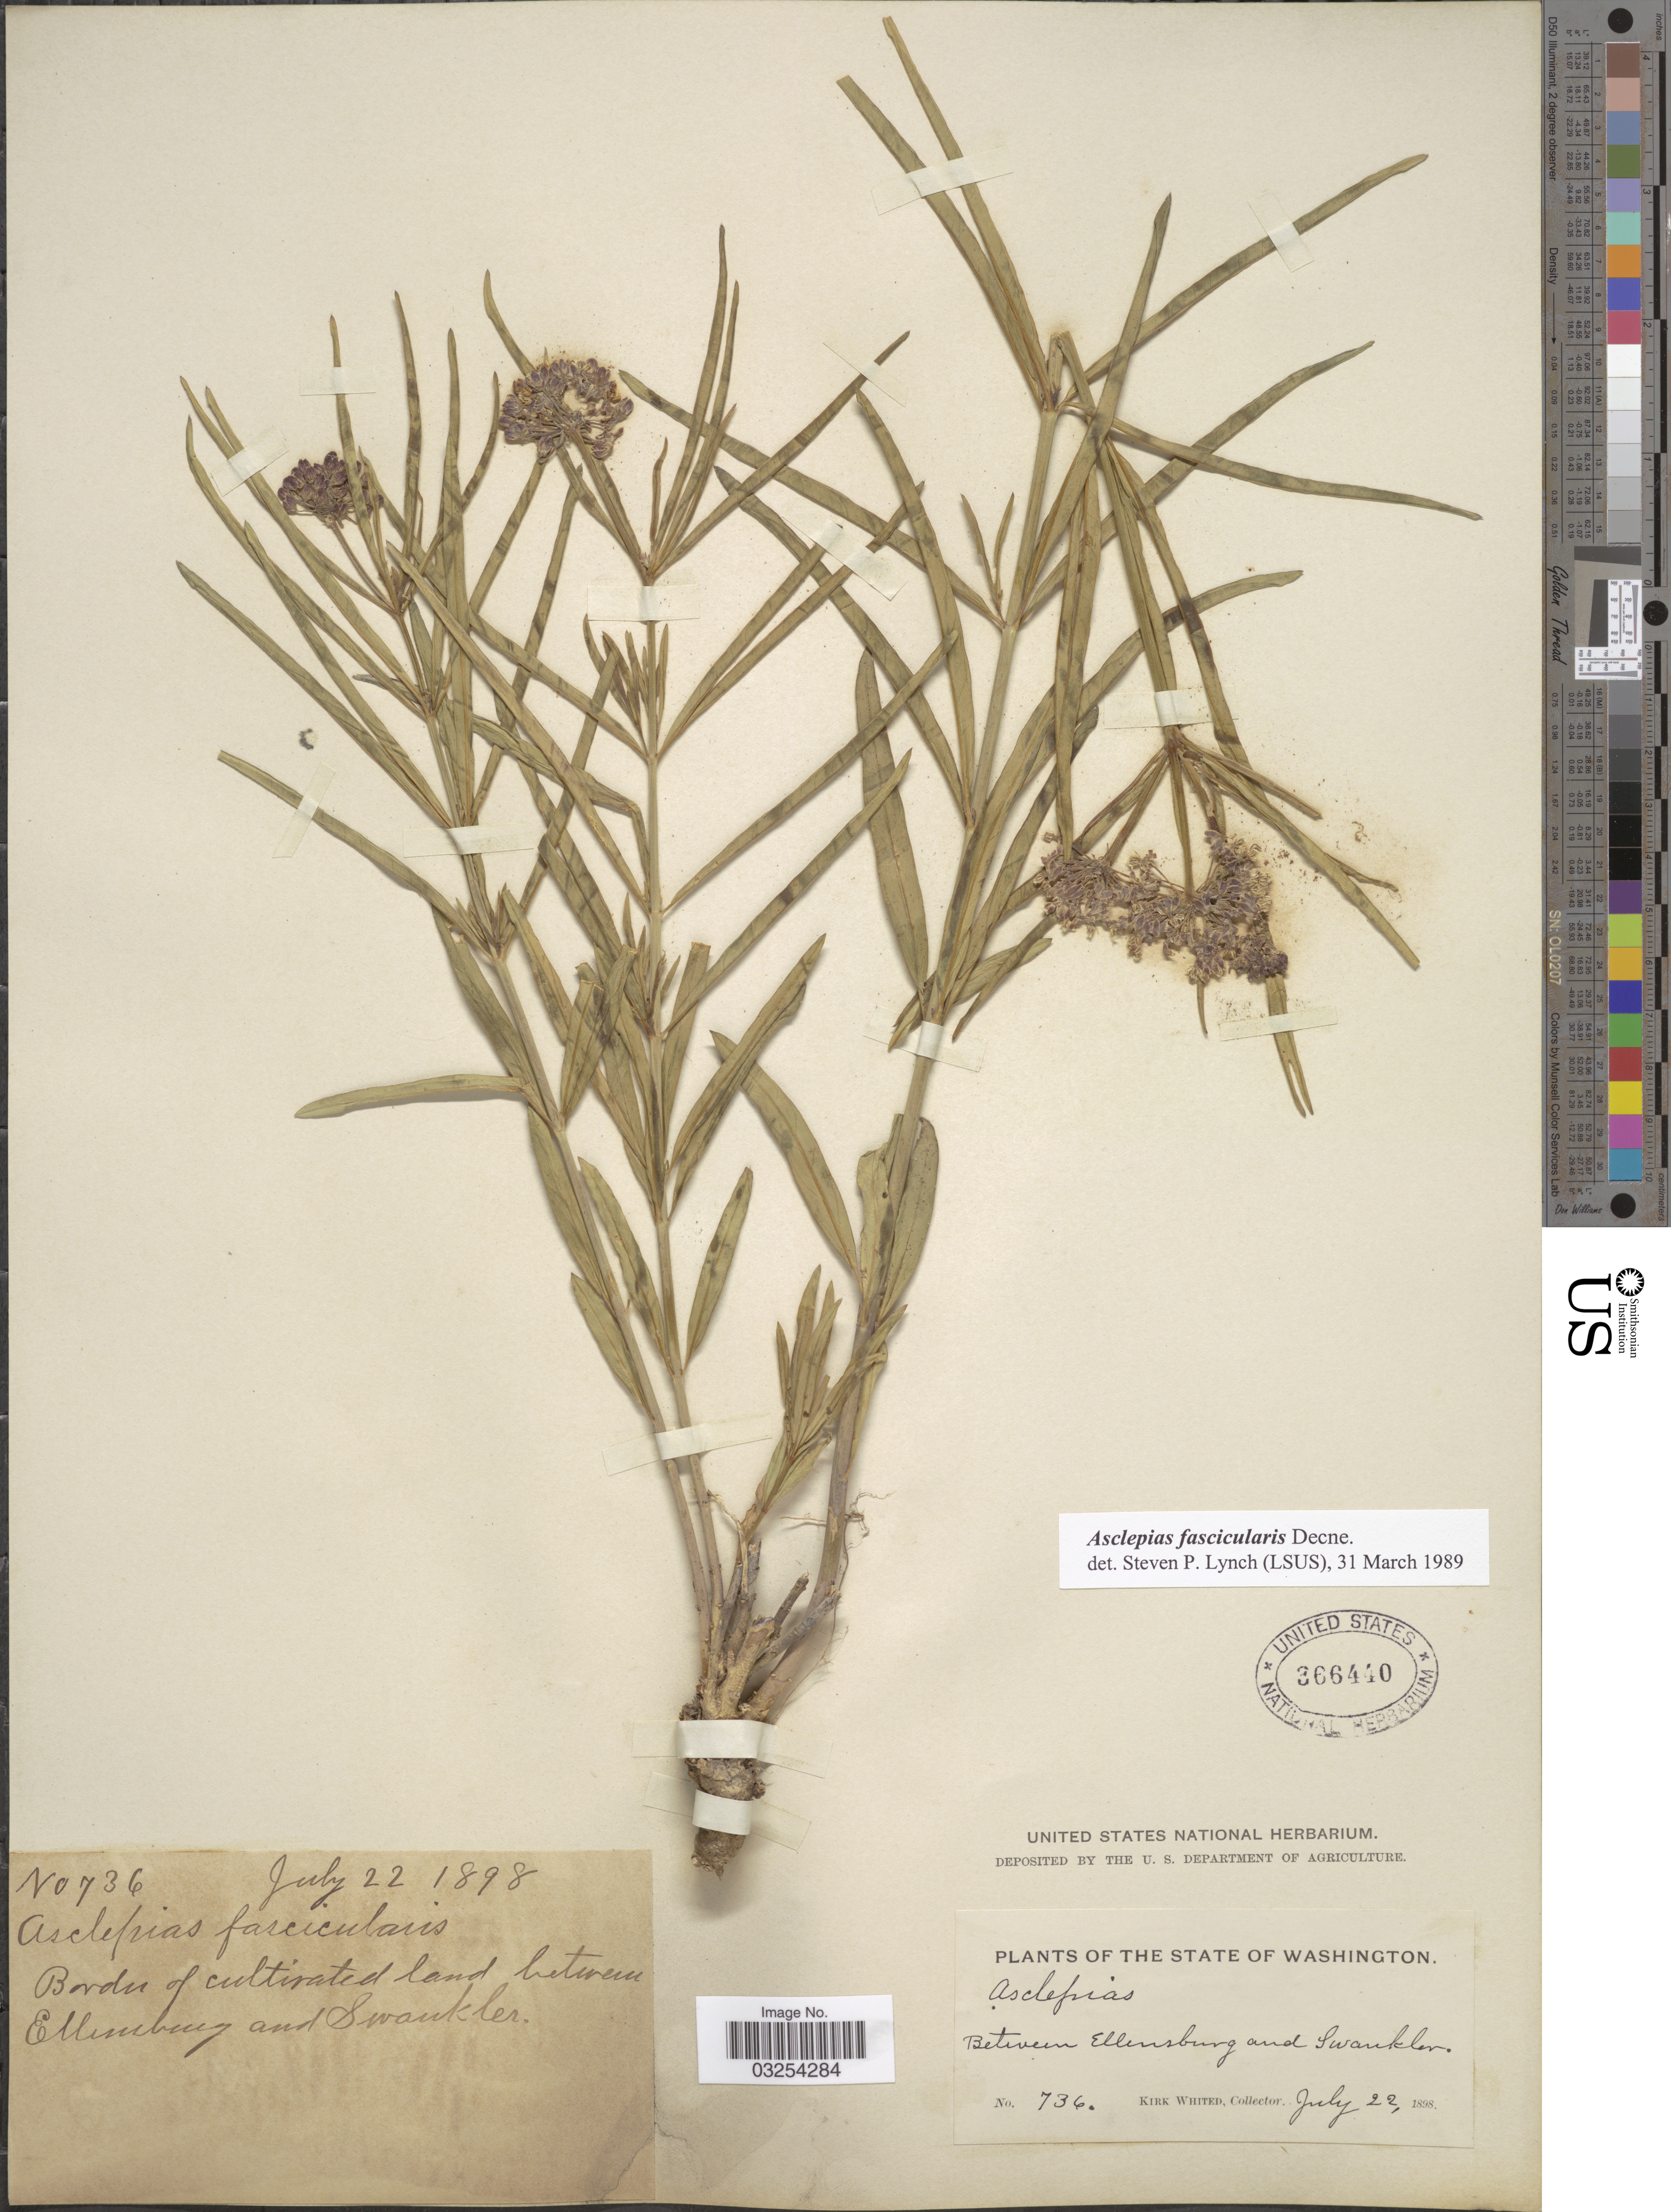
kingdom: Plantae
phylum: Tracheophyta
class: Magnoliopsida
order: Gentianales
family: Apocynaceae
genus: Asclepias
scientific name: Asclepias fascicularis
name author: Decne.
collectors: K. Whited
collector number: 736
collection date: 1898-07-22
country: United States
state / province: Washington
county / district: Kittitas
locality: Between Ellensburg and Swankler.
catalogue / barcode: US 366440